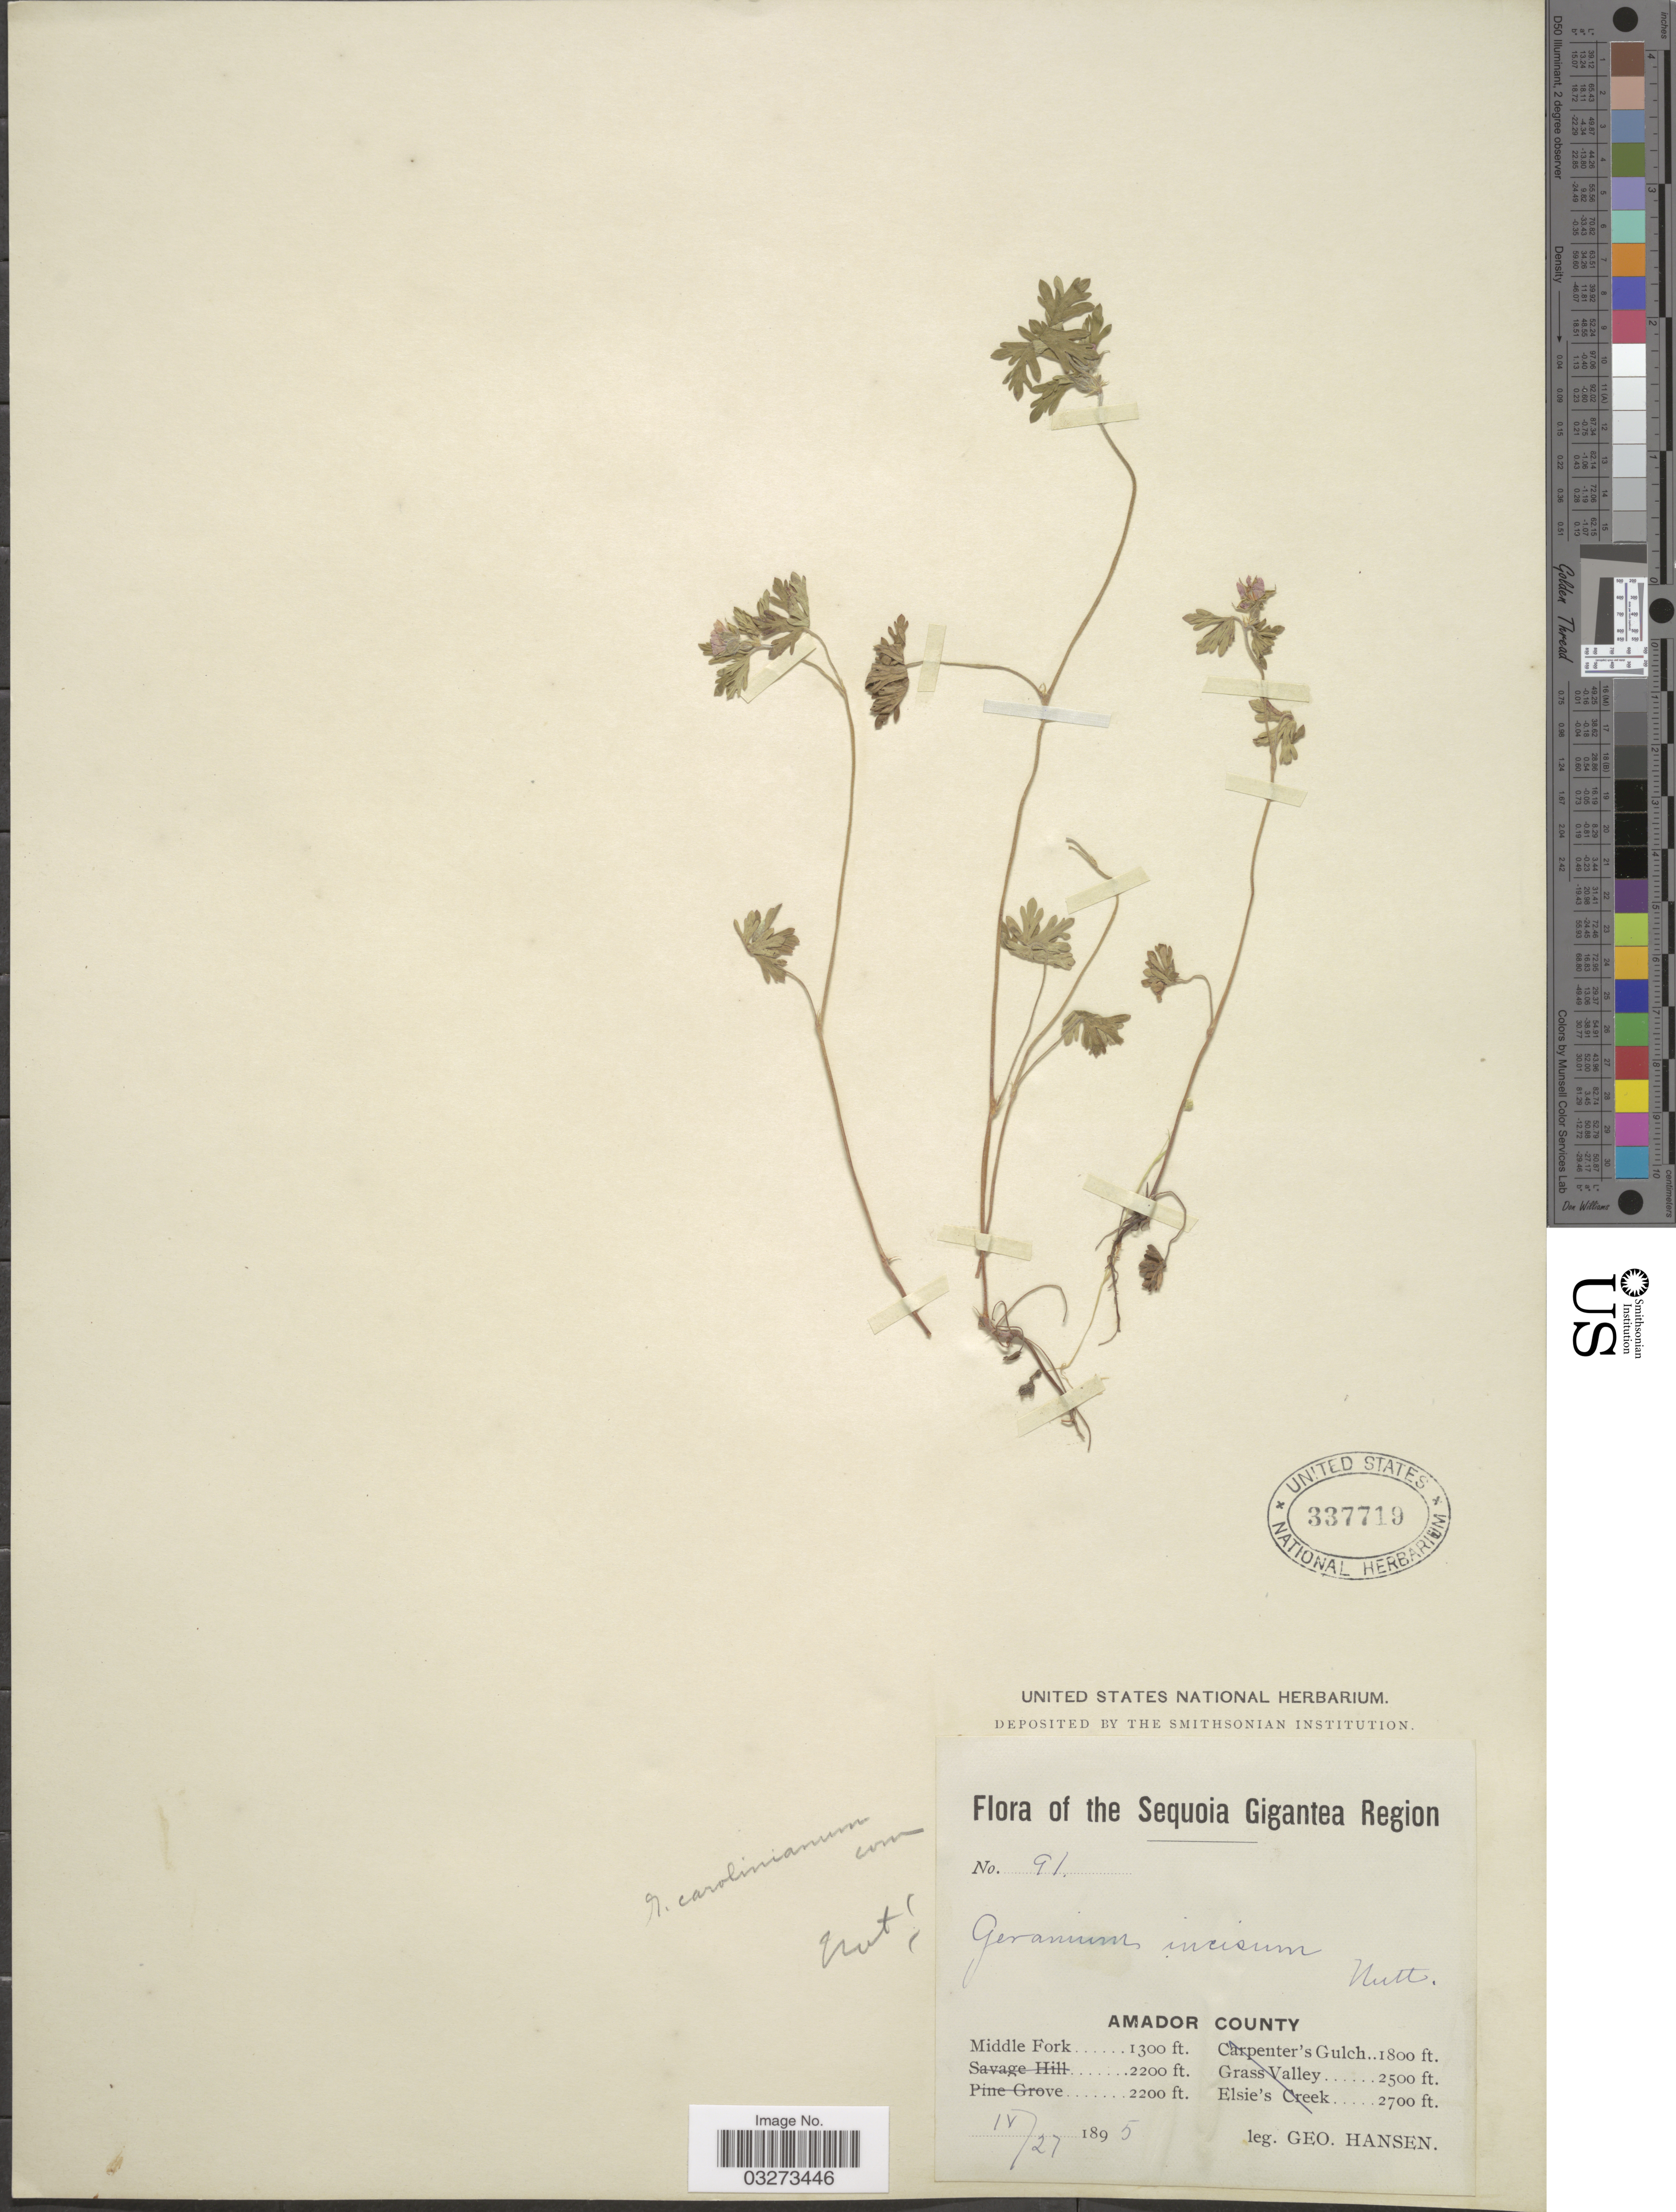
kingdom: Plantae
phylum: Tracheophyta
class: Magnoliopsida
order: Geraniales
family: Geraniaceae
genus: Geranium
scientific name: Geranium carolinianum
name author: L.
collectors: G. Hansen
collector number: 91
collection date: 1895-04-27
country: United States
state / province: California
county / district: Amador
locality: The Sequoia Gigantea Region, Amador County, Middle Fork.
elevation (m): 396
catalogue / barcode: US 337719